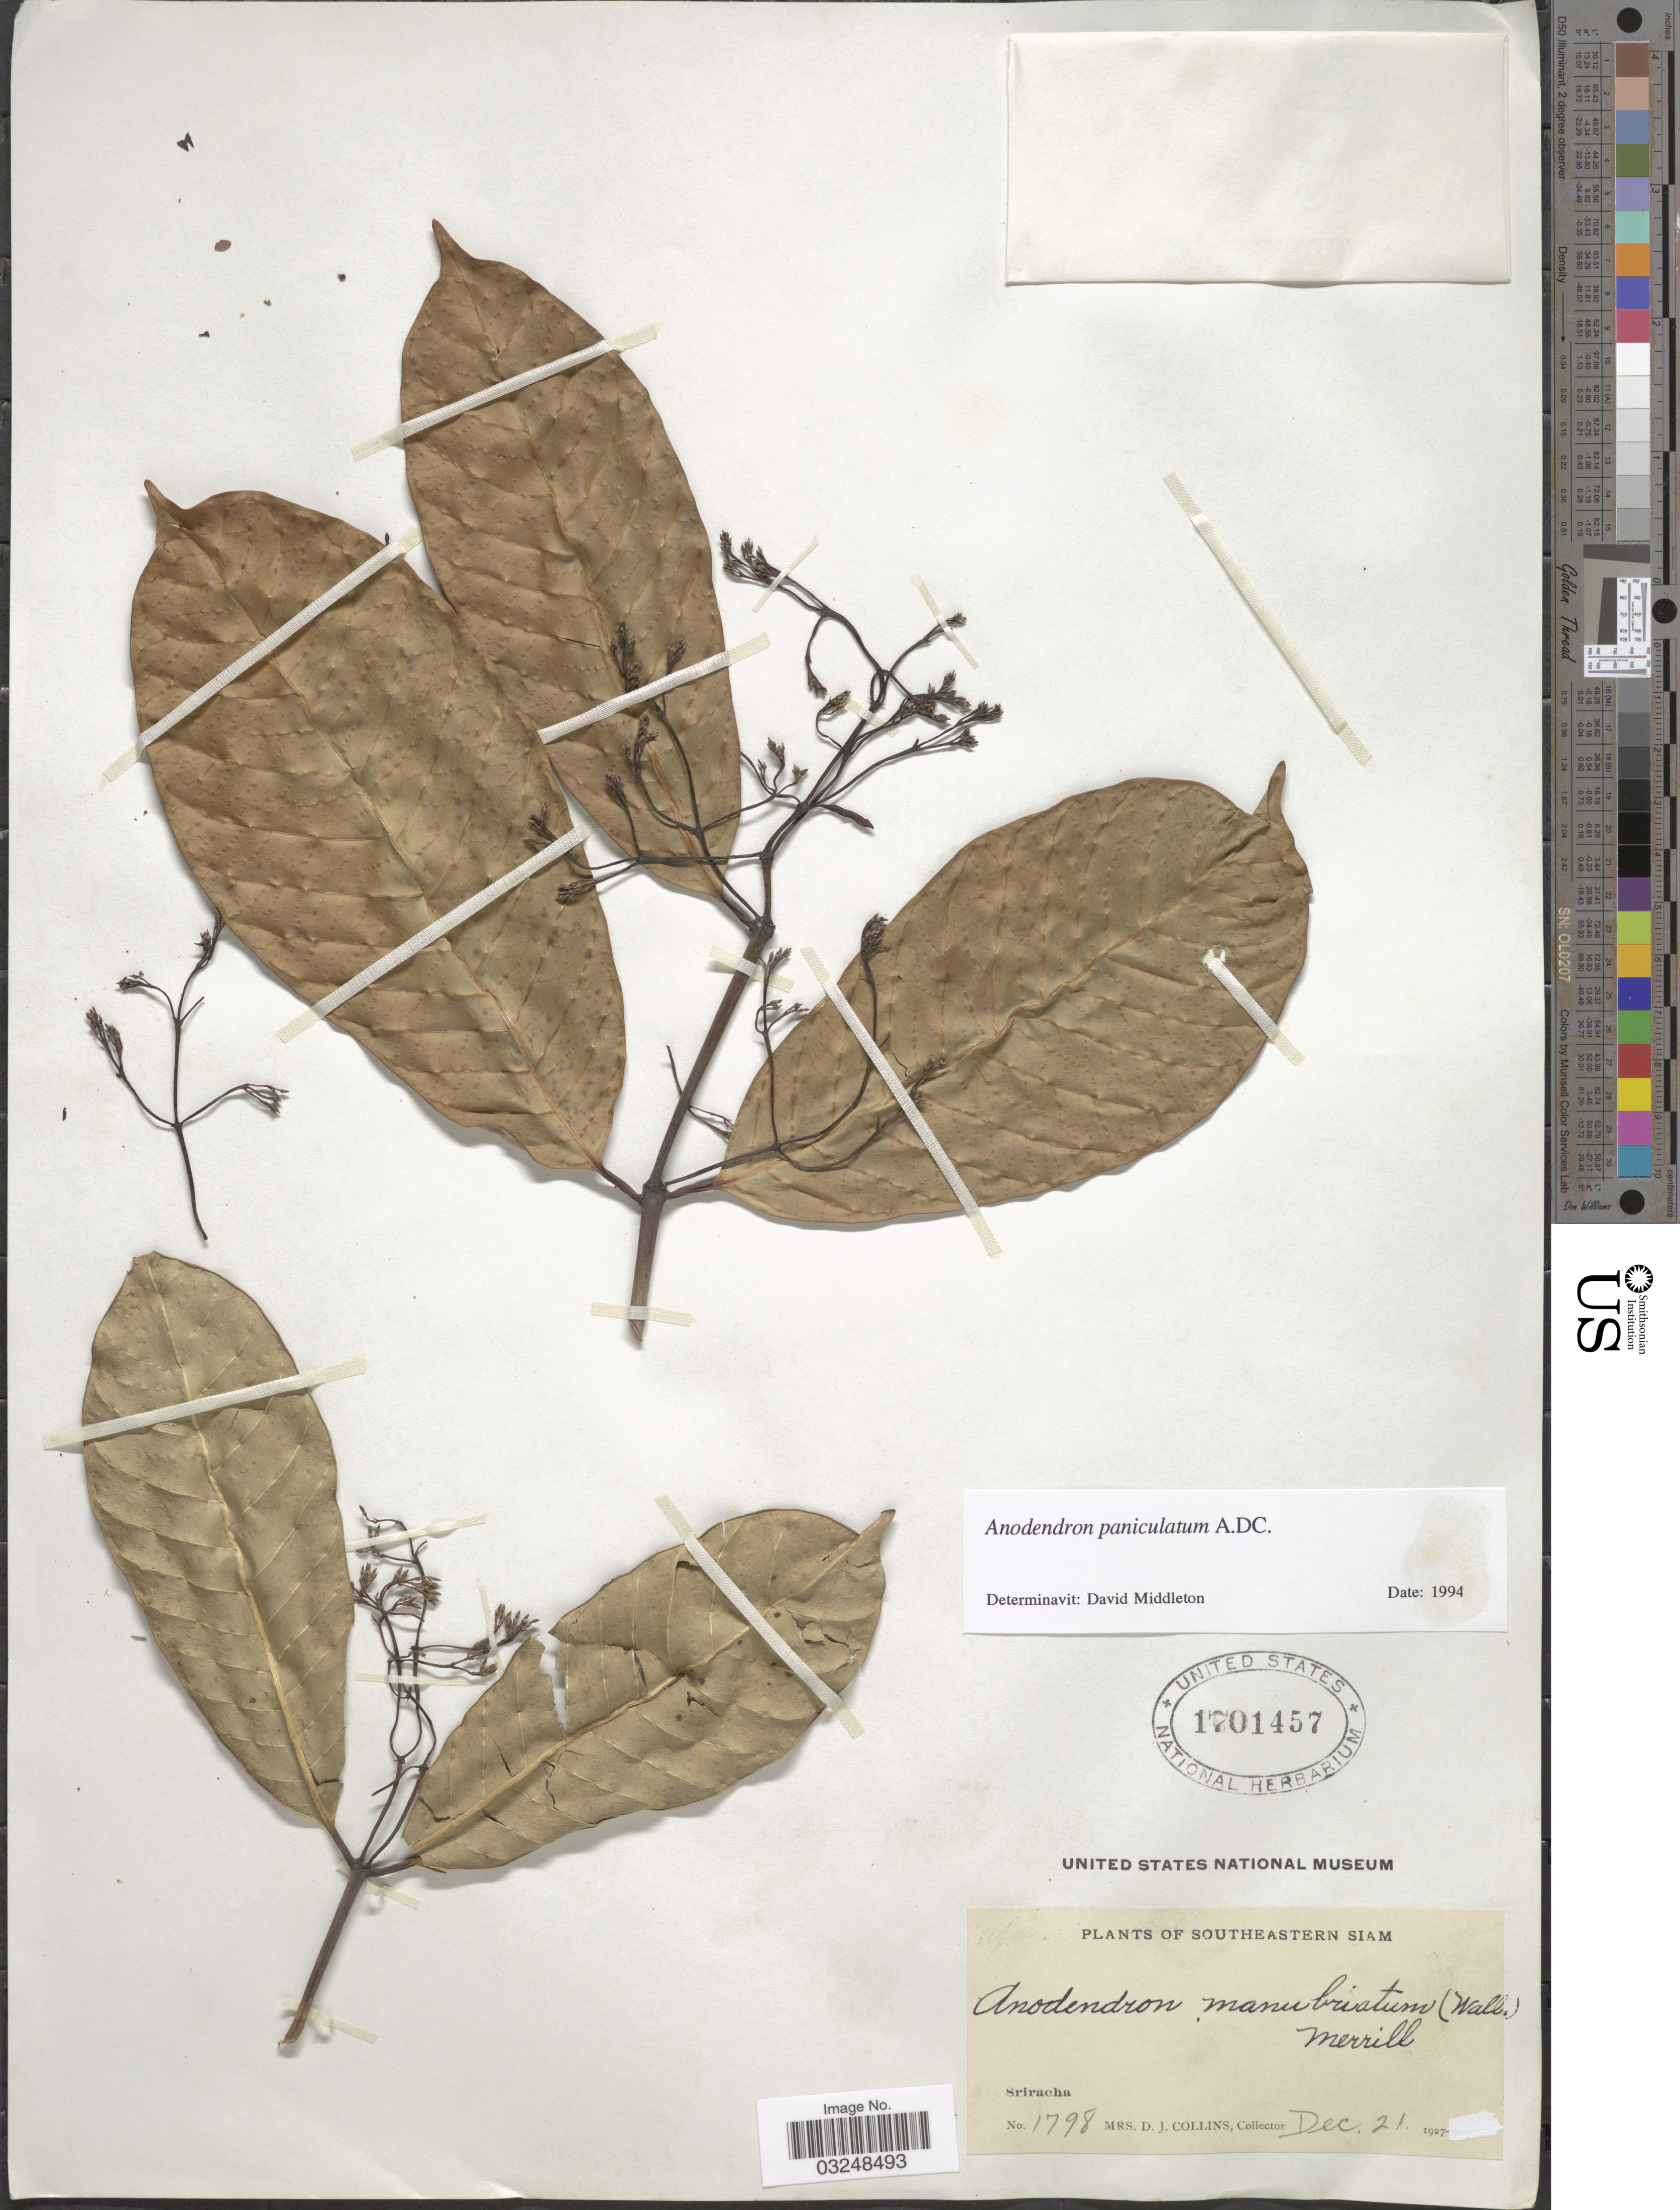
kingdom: Plantae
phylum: Tracheophyta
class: Magnoliopsida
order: Gentianales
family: Apocynaceae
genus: Anodendron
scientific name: Anodendron paniculatum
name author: A. DC.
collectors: Mrs. D. J. Collins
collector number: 1798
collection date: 1927-12-21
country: Thailand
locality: Southeastern Siam, Sriracha.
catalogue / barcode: US 1701457